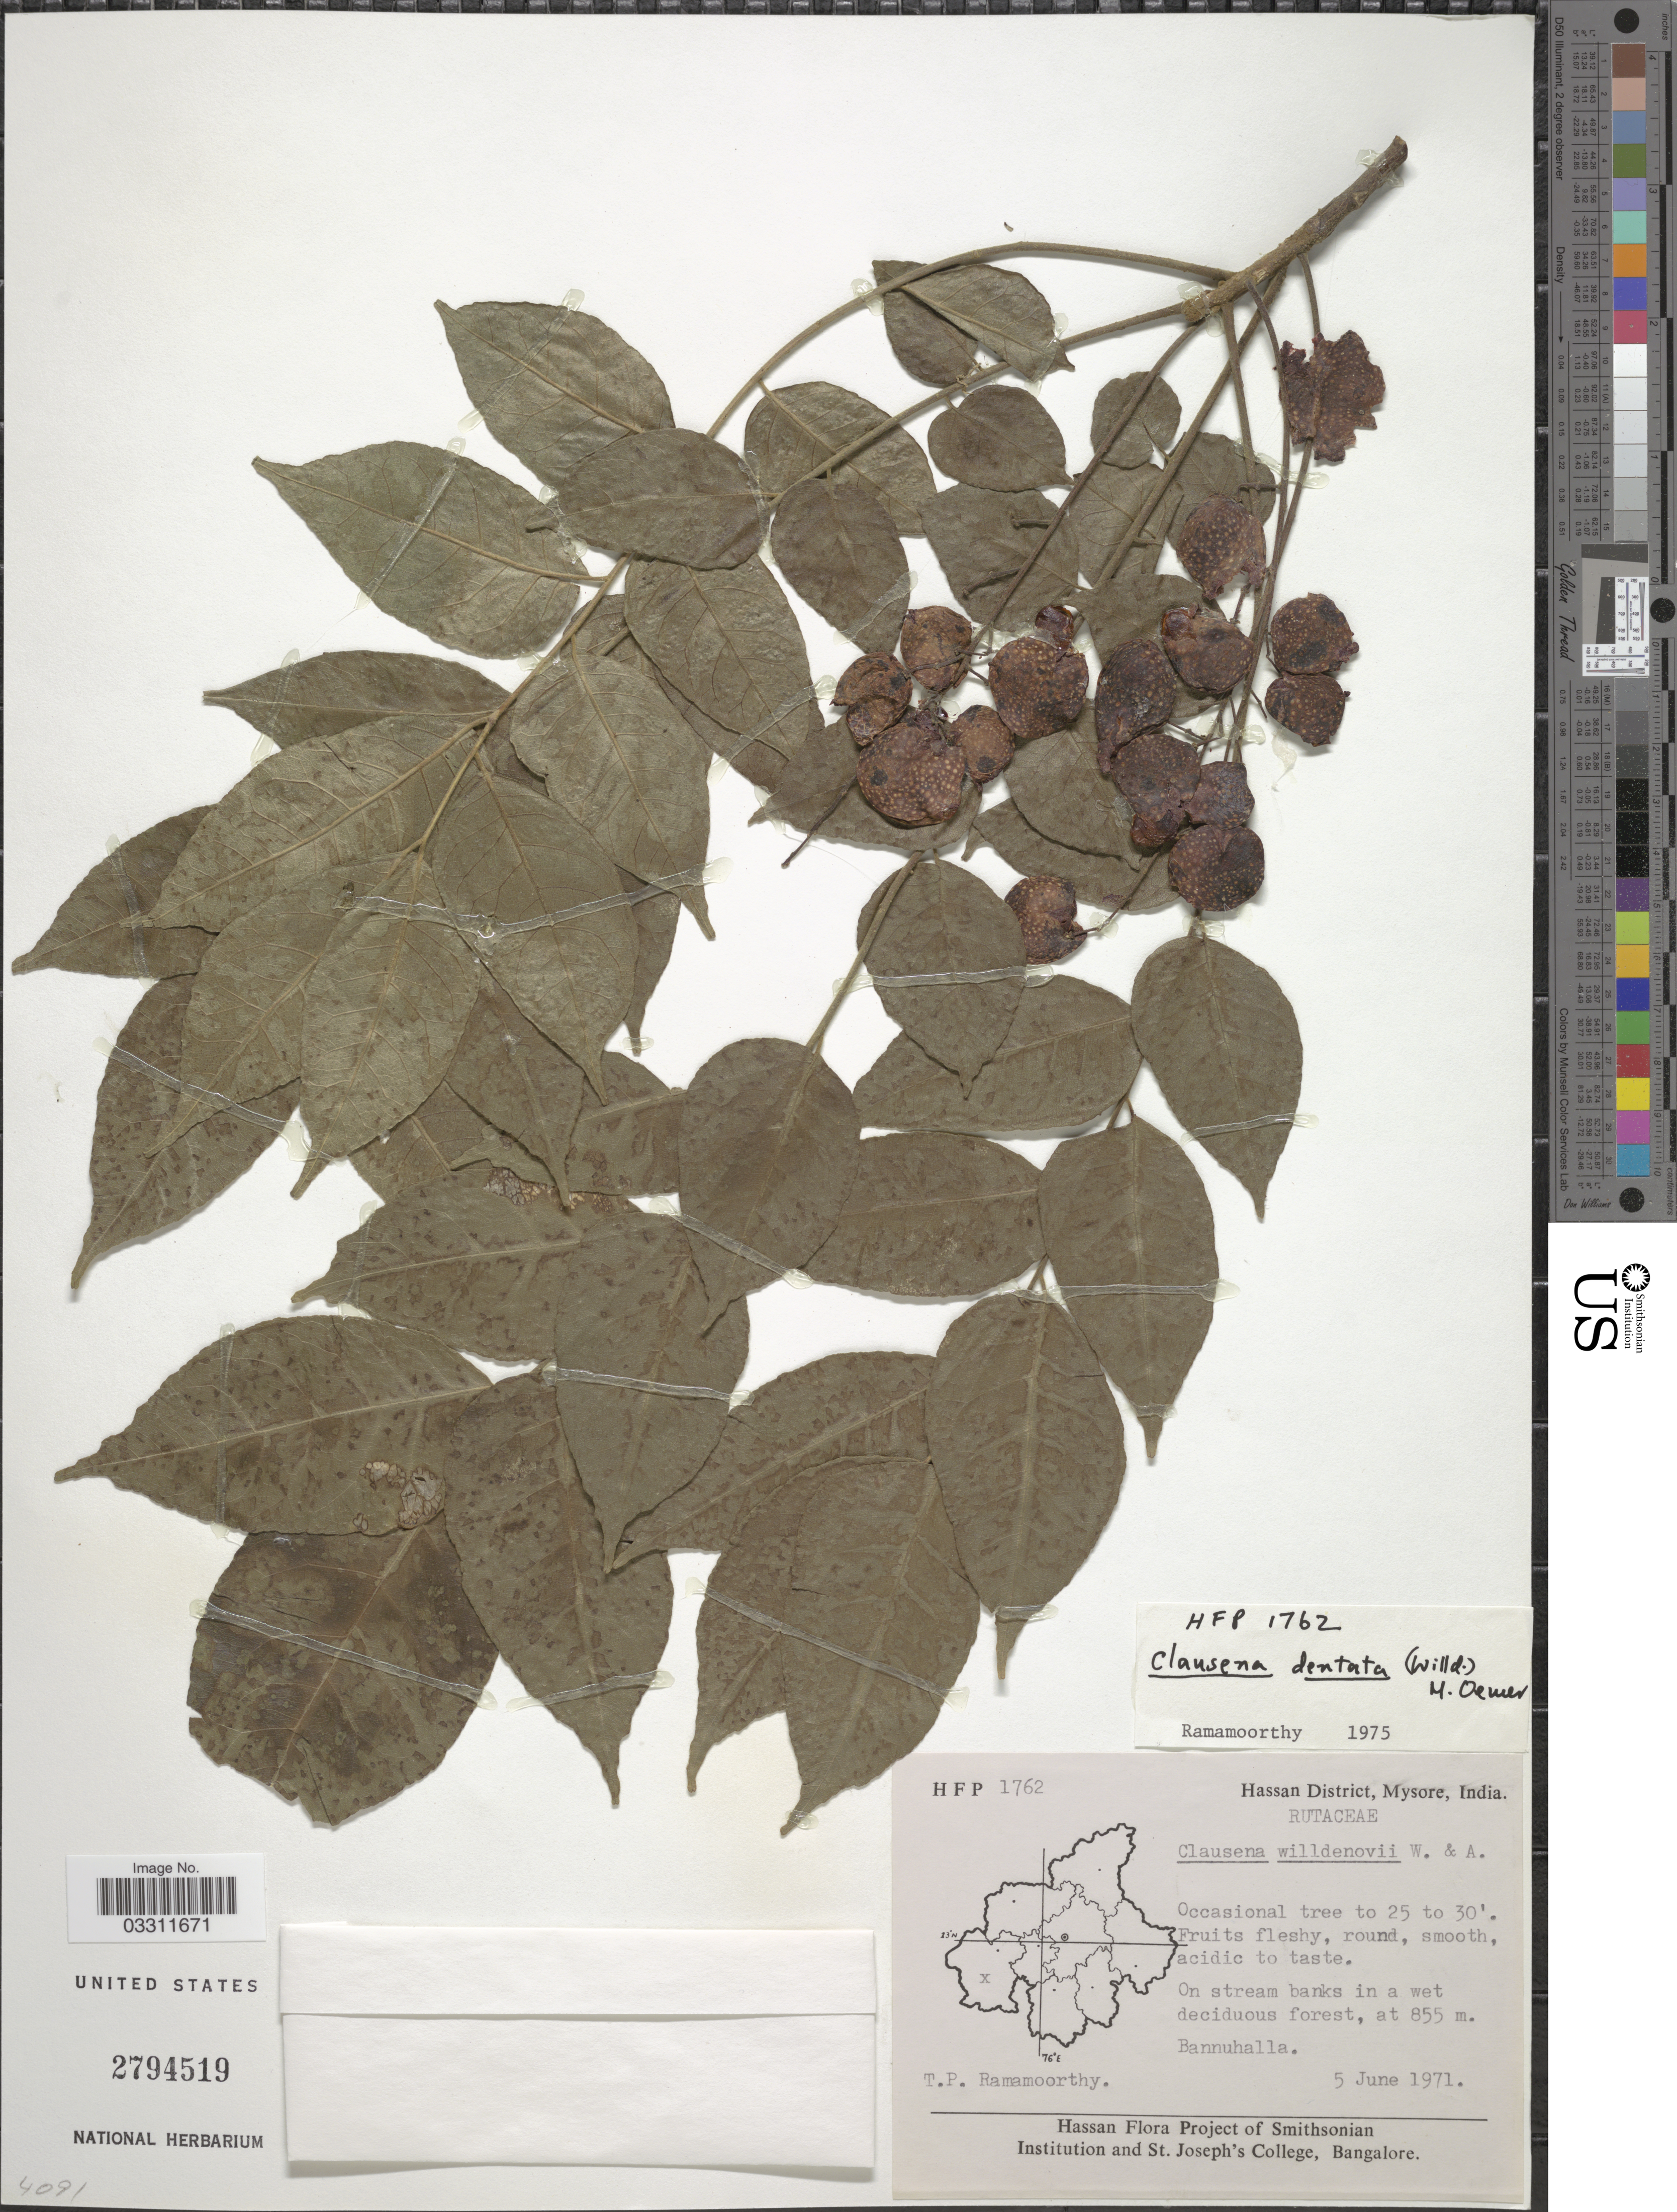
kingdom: Plantae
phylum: Tracheophyta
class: Magnoliopsida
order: Sapindales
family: Rutaceae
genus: Clausena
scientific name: Clausena anisata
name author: (Willd.) Benth.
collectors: T. P. Ramamoorthy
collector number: HFP1762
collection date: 1971-06-05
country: India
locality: Hassan District, Mysore. Bannuhalla.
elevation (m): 855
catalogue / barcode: US 2794519